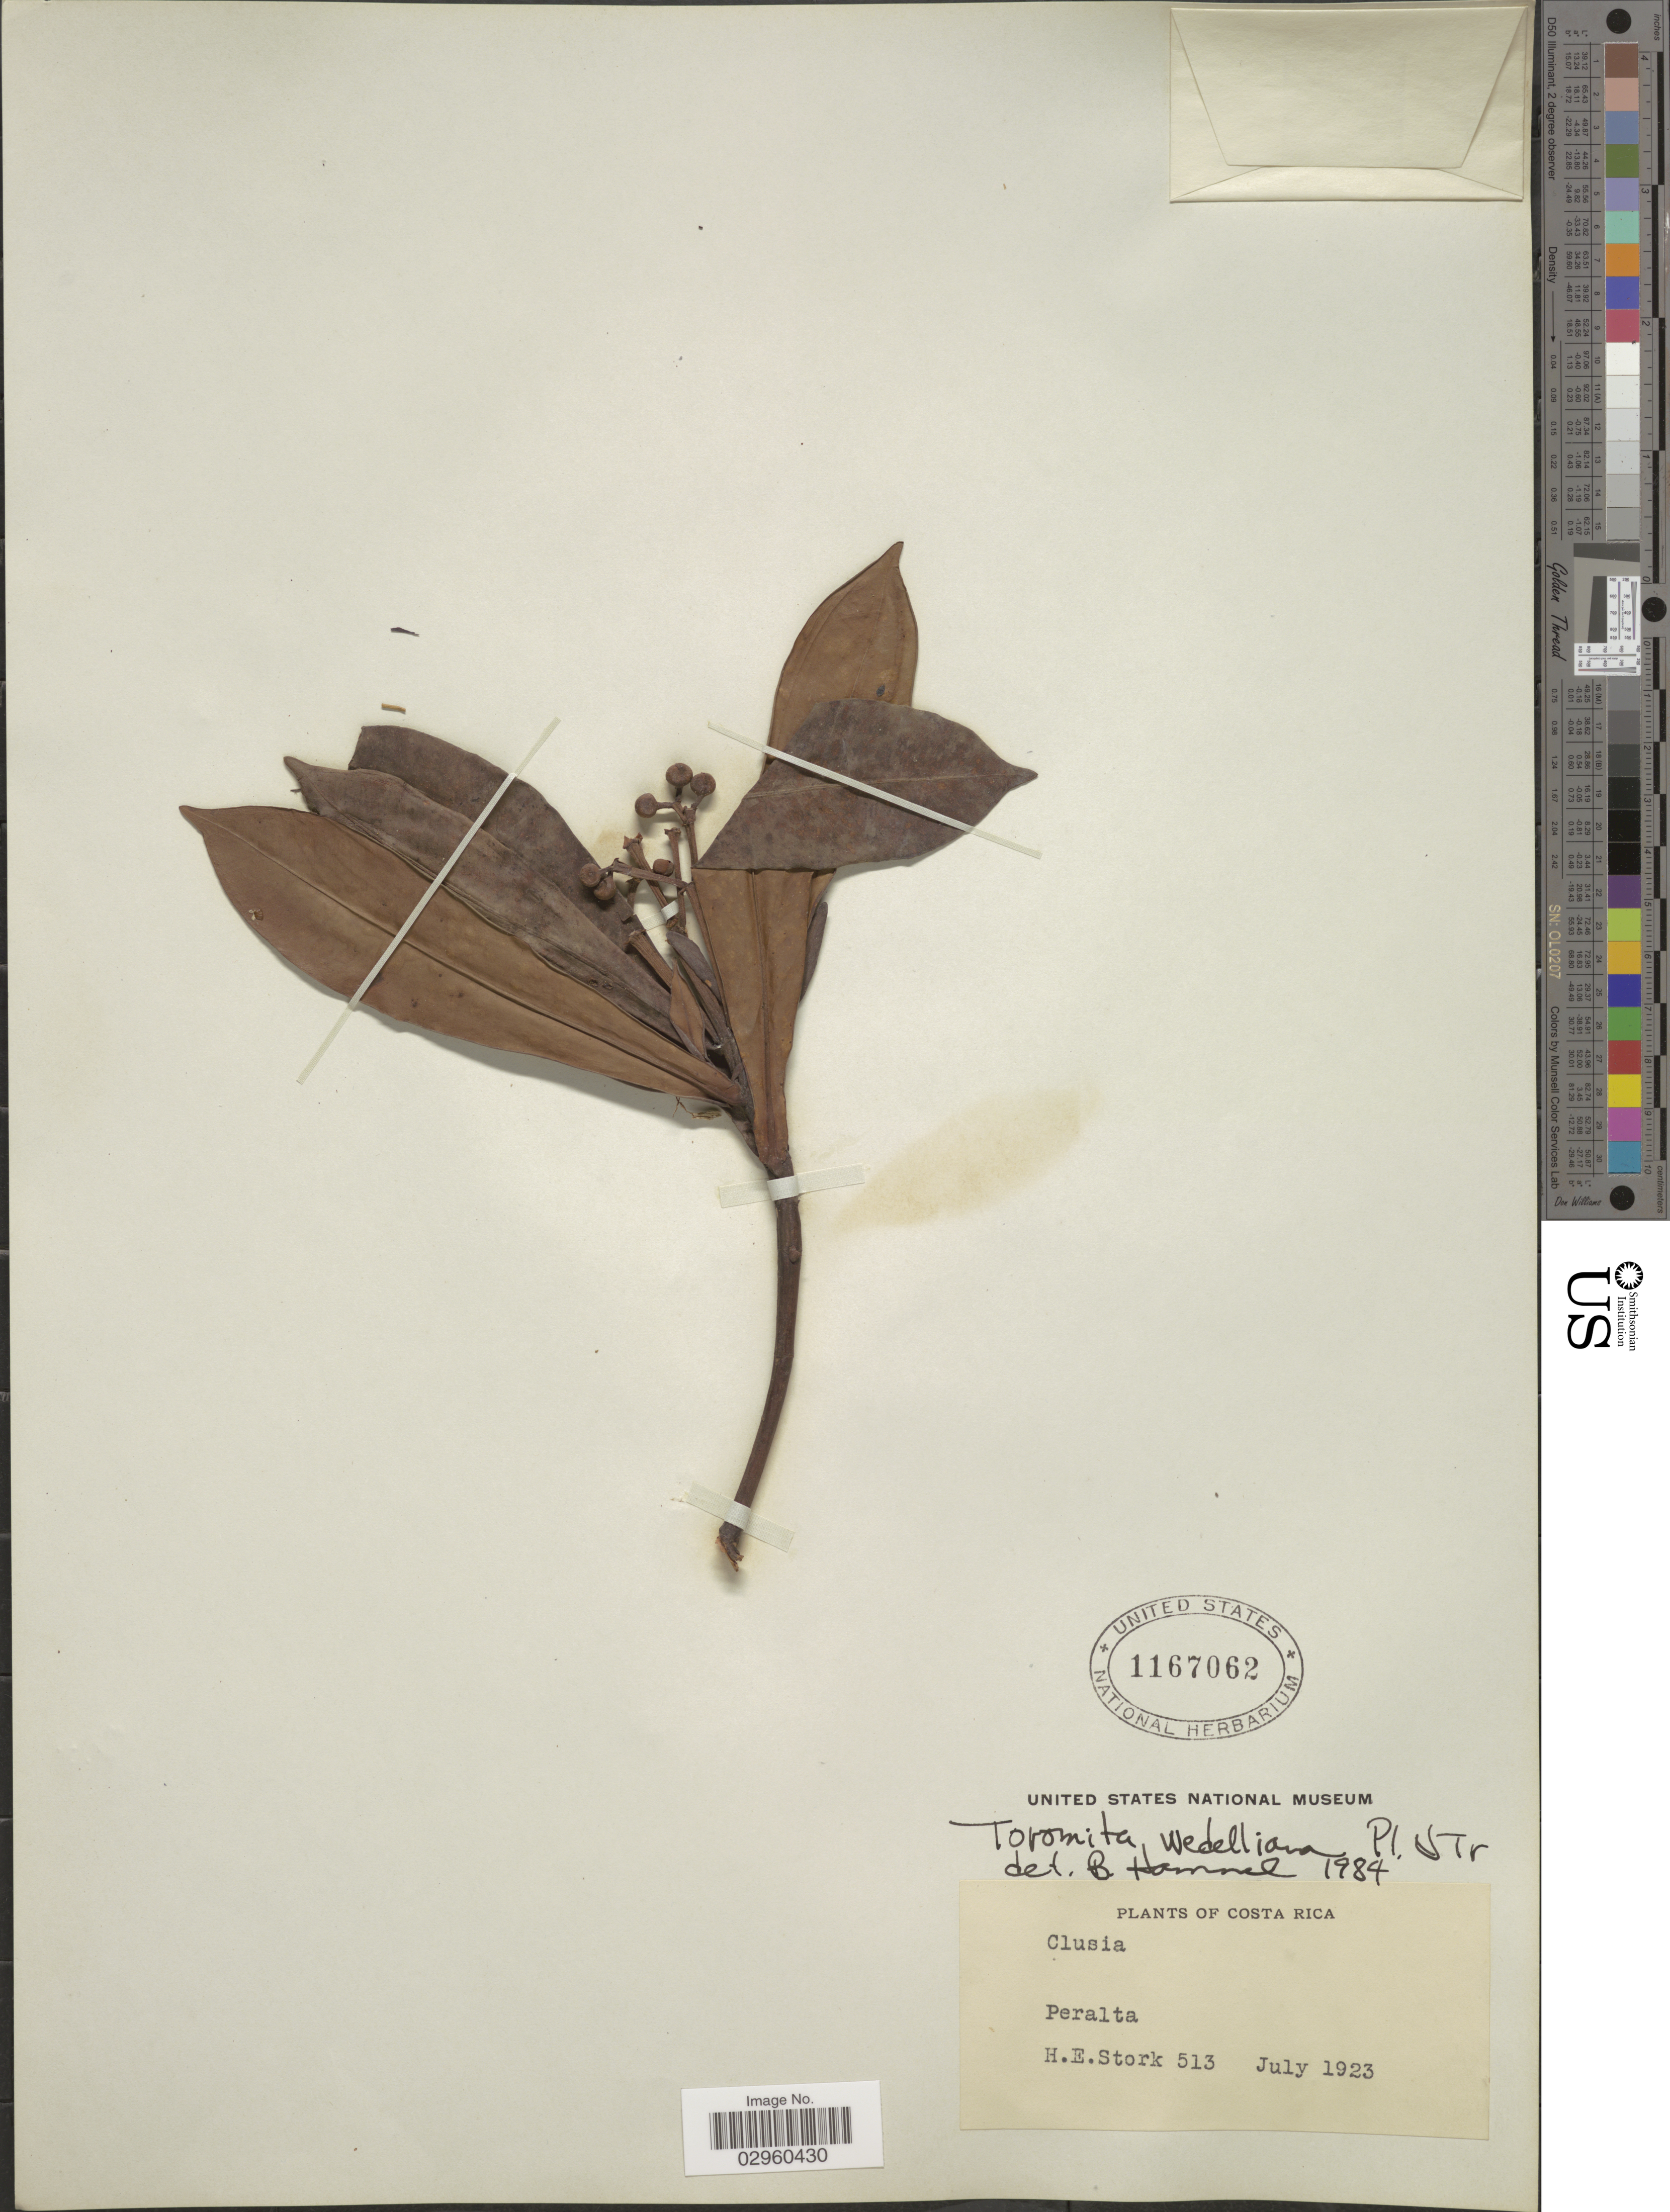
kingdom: Plantae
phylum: Tracheophyta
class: Magnoliopsida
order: Malpighiales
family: Clusiaceae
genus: Arawakia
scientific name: Arawakia weddelliana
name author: (Planch. & Triana) L. Marinho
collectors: H. E. Stork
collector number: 513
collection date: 1923-07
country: Costa Rica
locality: Peralta.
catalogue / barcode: US 1167062